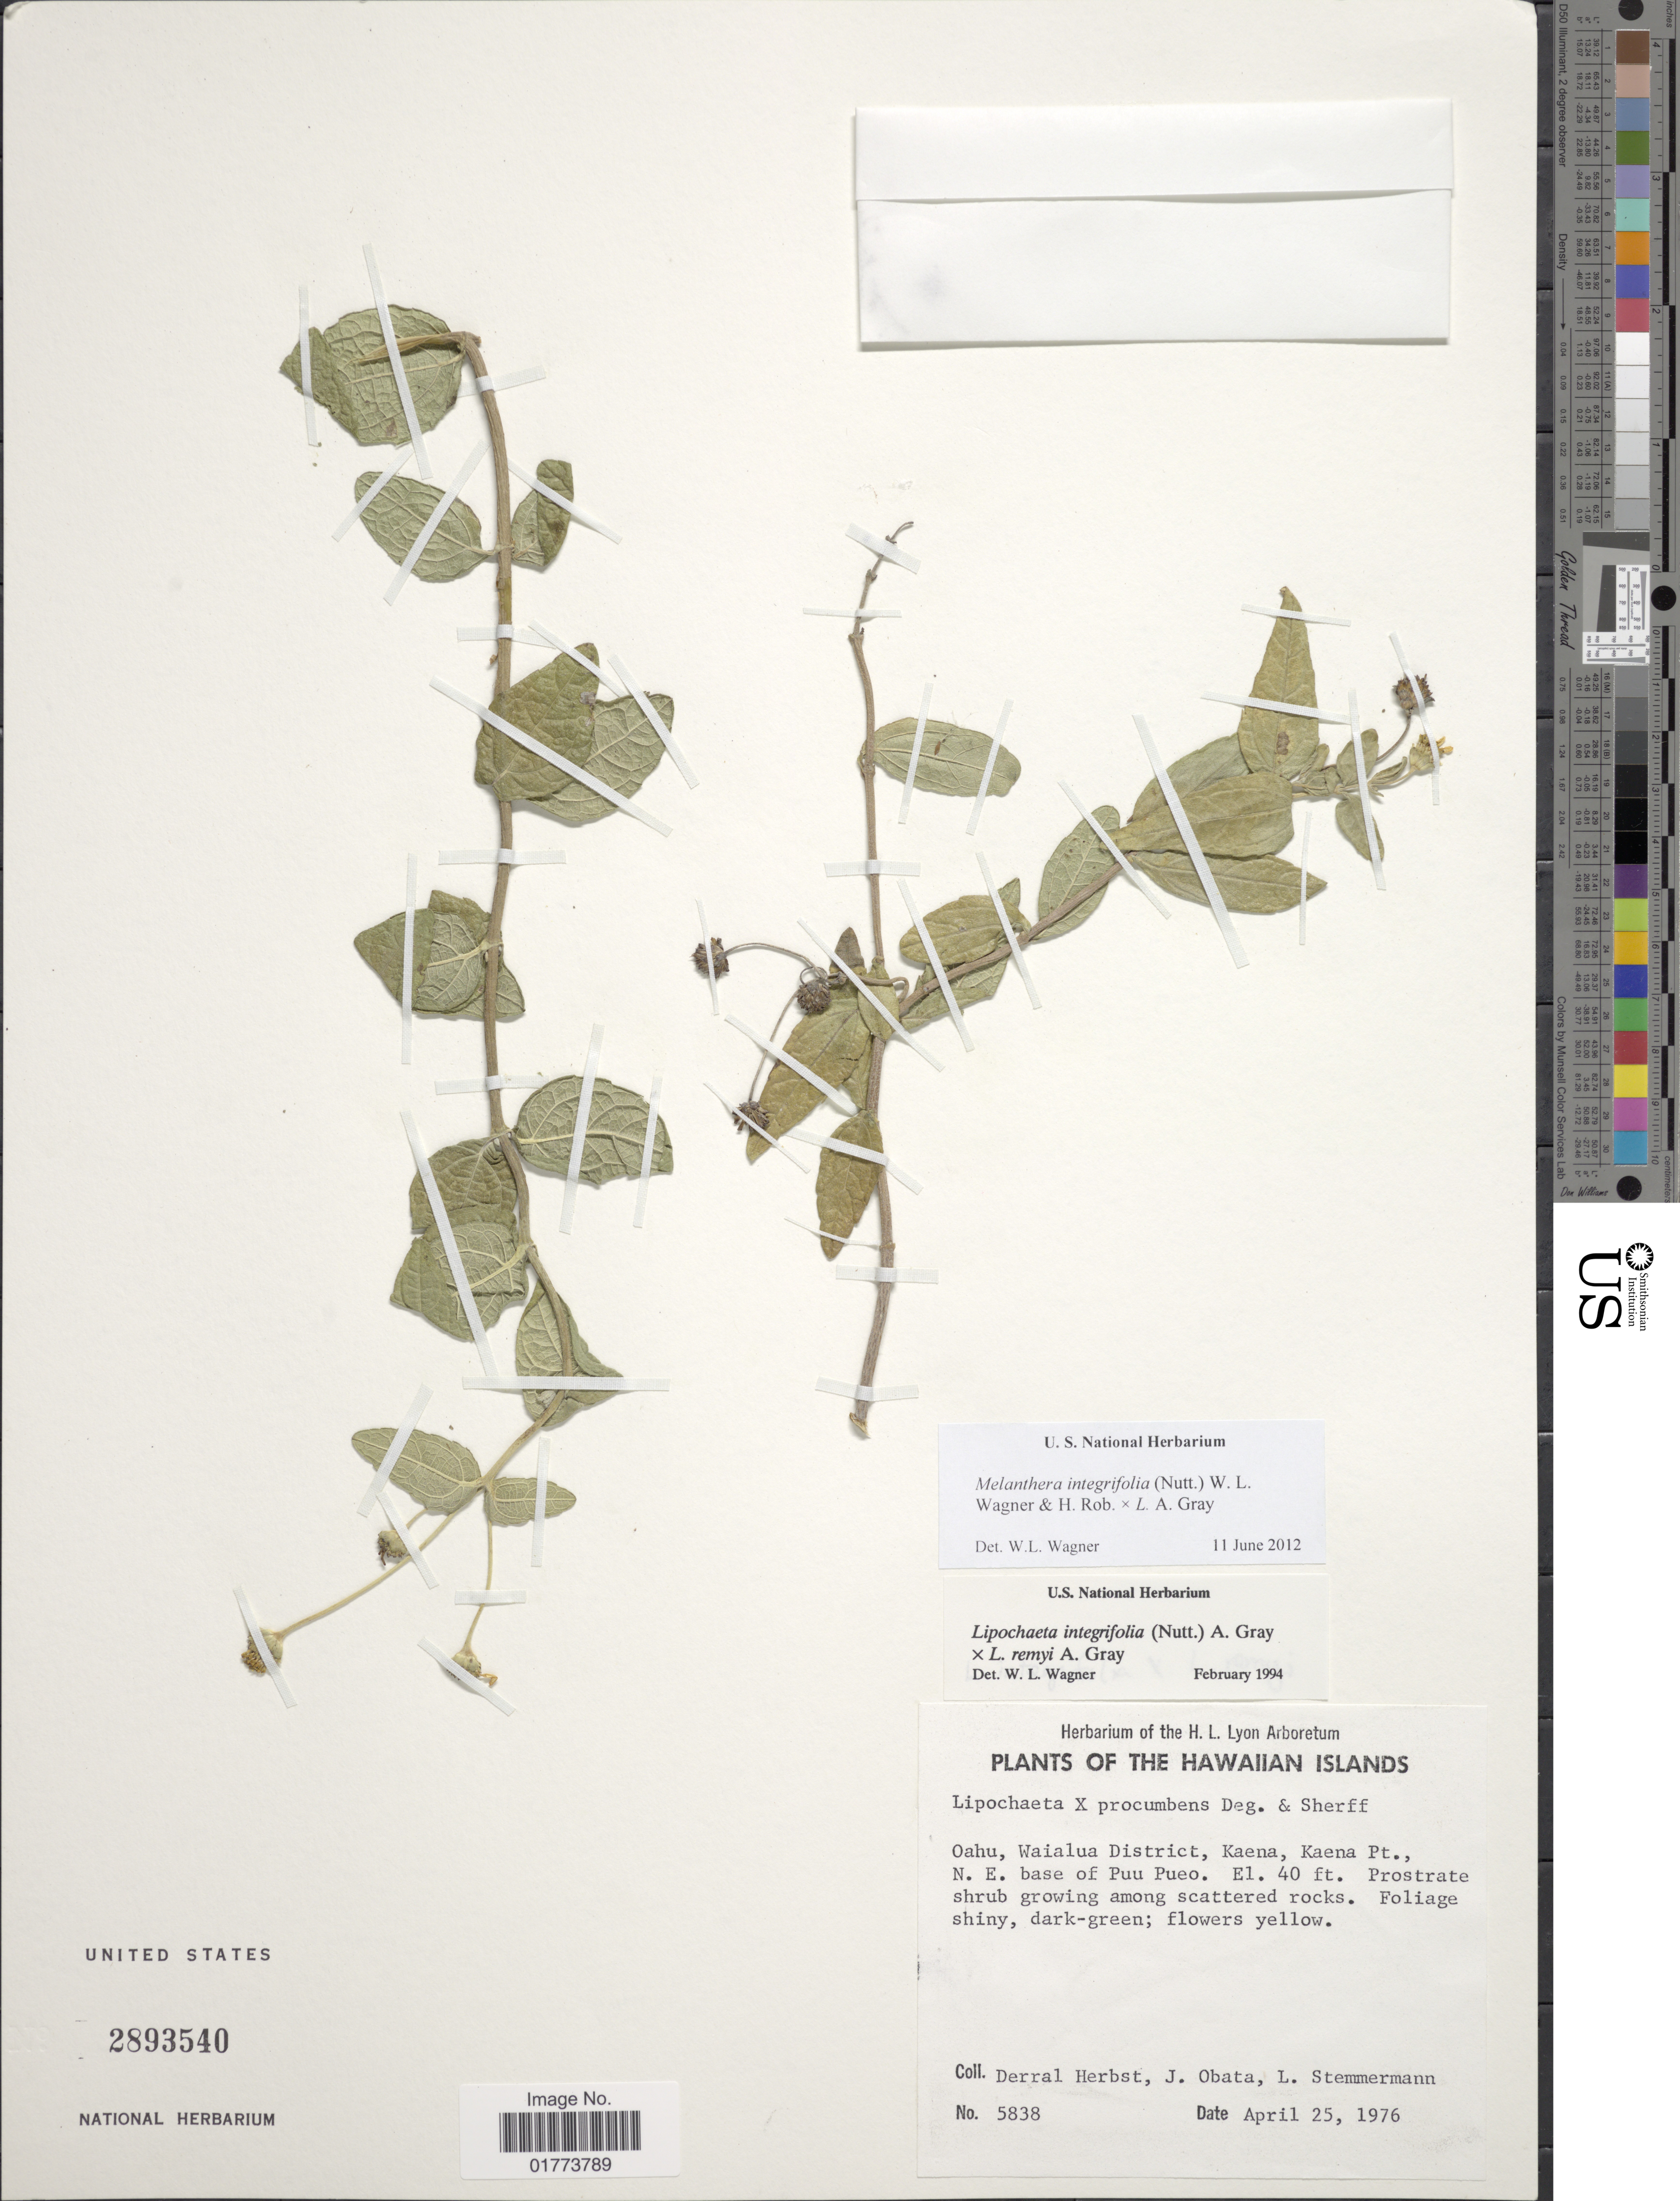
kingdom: Plantae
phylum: Tracheophyta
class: Magnoliopsida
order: Asterales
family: Asteraceae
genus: Wollastonia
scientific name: Wollastonia integrifolia x W. remyi (A. Gray) Orchard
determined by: Wagner, W. L., (BOT), Smithsonian Institution - National Museum of Natural History (UNITED STATES)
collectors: D. Herbst, J. Obata & L. Stemmermann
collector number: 5838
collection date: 1976-04-24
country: United States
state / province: Hawaii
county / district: Honolulu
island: Oahu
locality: Waialua District, Kaena, Kaena pt. N. E. base of Puu Pueo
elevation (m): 12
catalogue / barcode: US 2893540